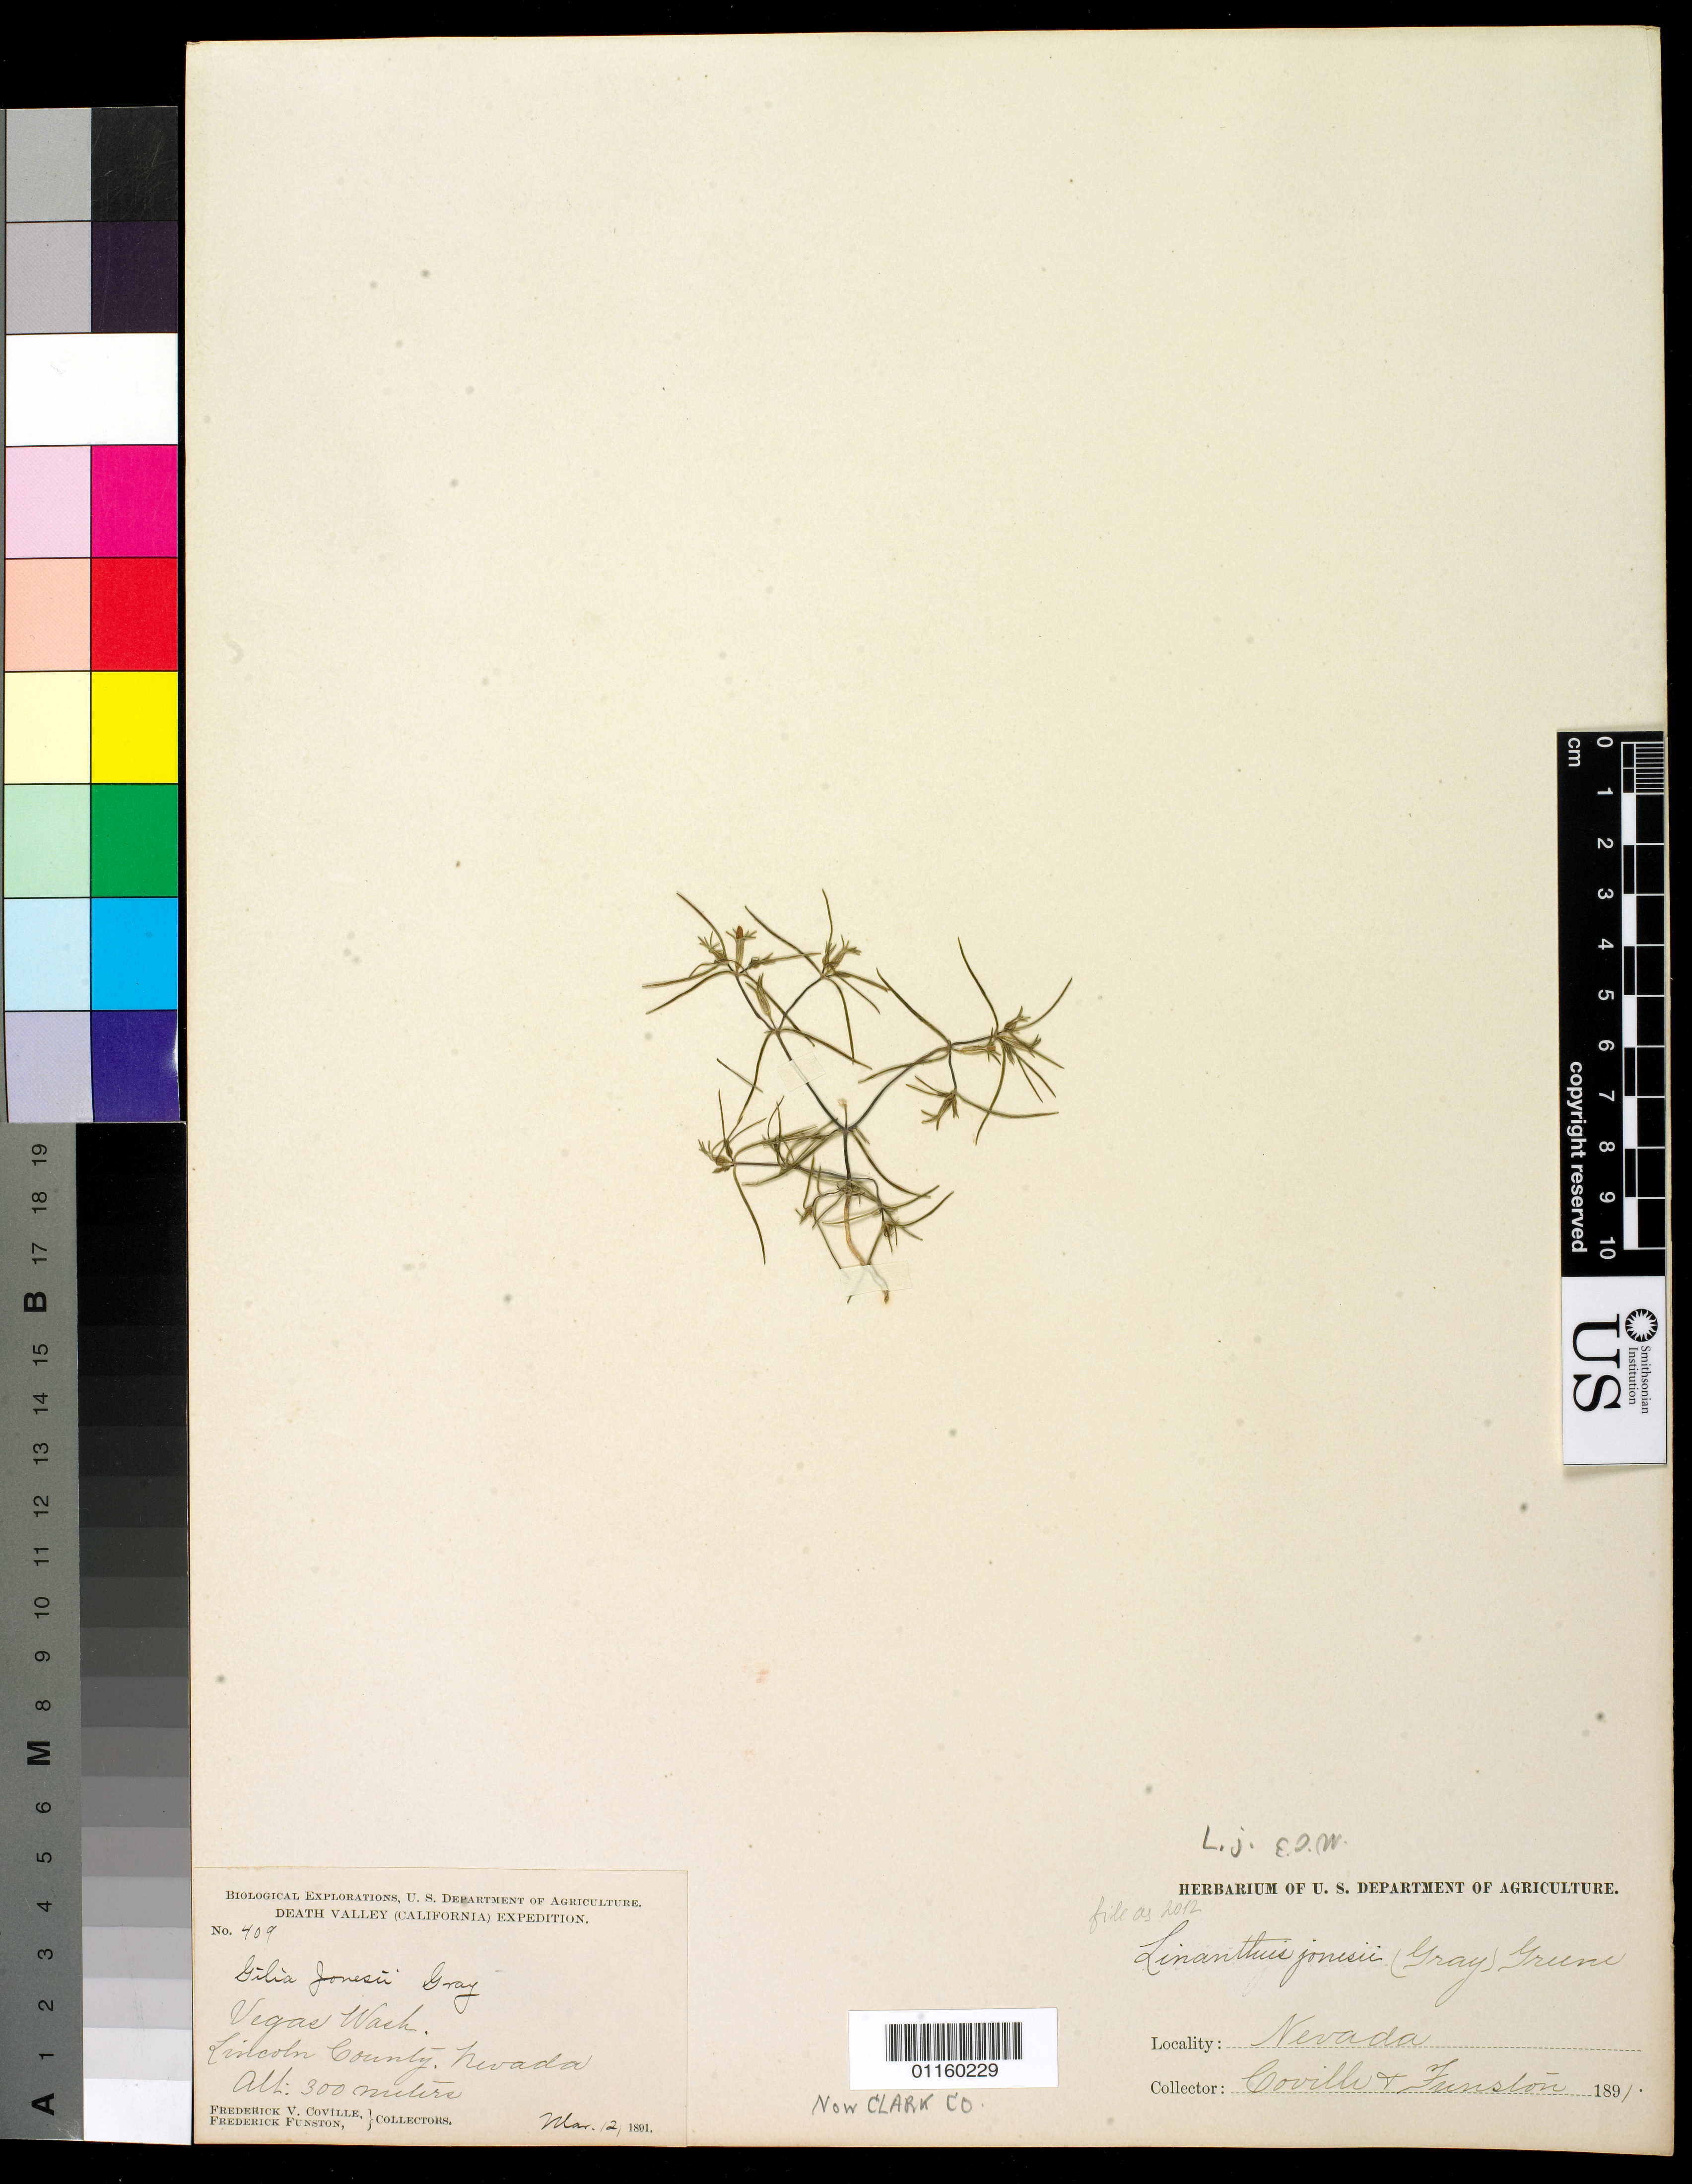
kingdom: Plantae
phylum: Tracheophyta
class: Magnoliopsida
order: Ericales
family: Polemoniaceae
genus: Linanthus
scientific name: Linanthus jonesii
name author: (A. Gray) Greene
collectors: F. V. Coville & F. Funston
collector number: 409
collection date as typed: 12 Mar 1891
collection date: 1891-03-12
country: United States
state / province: Nevada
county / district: Lincoln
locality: Vegas Wash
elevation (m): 300